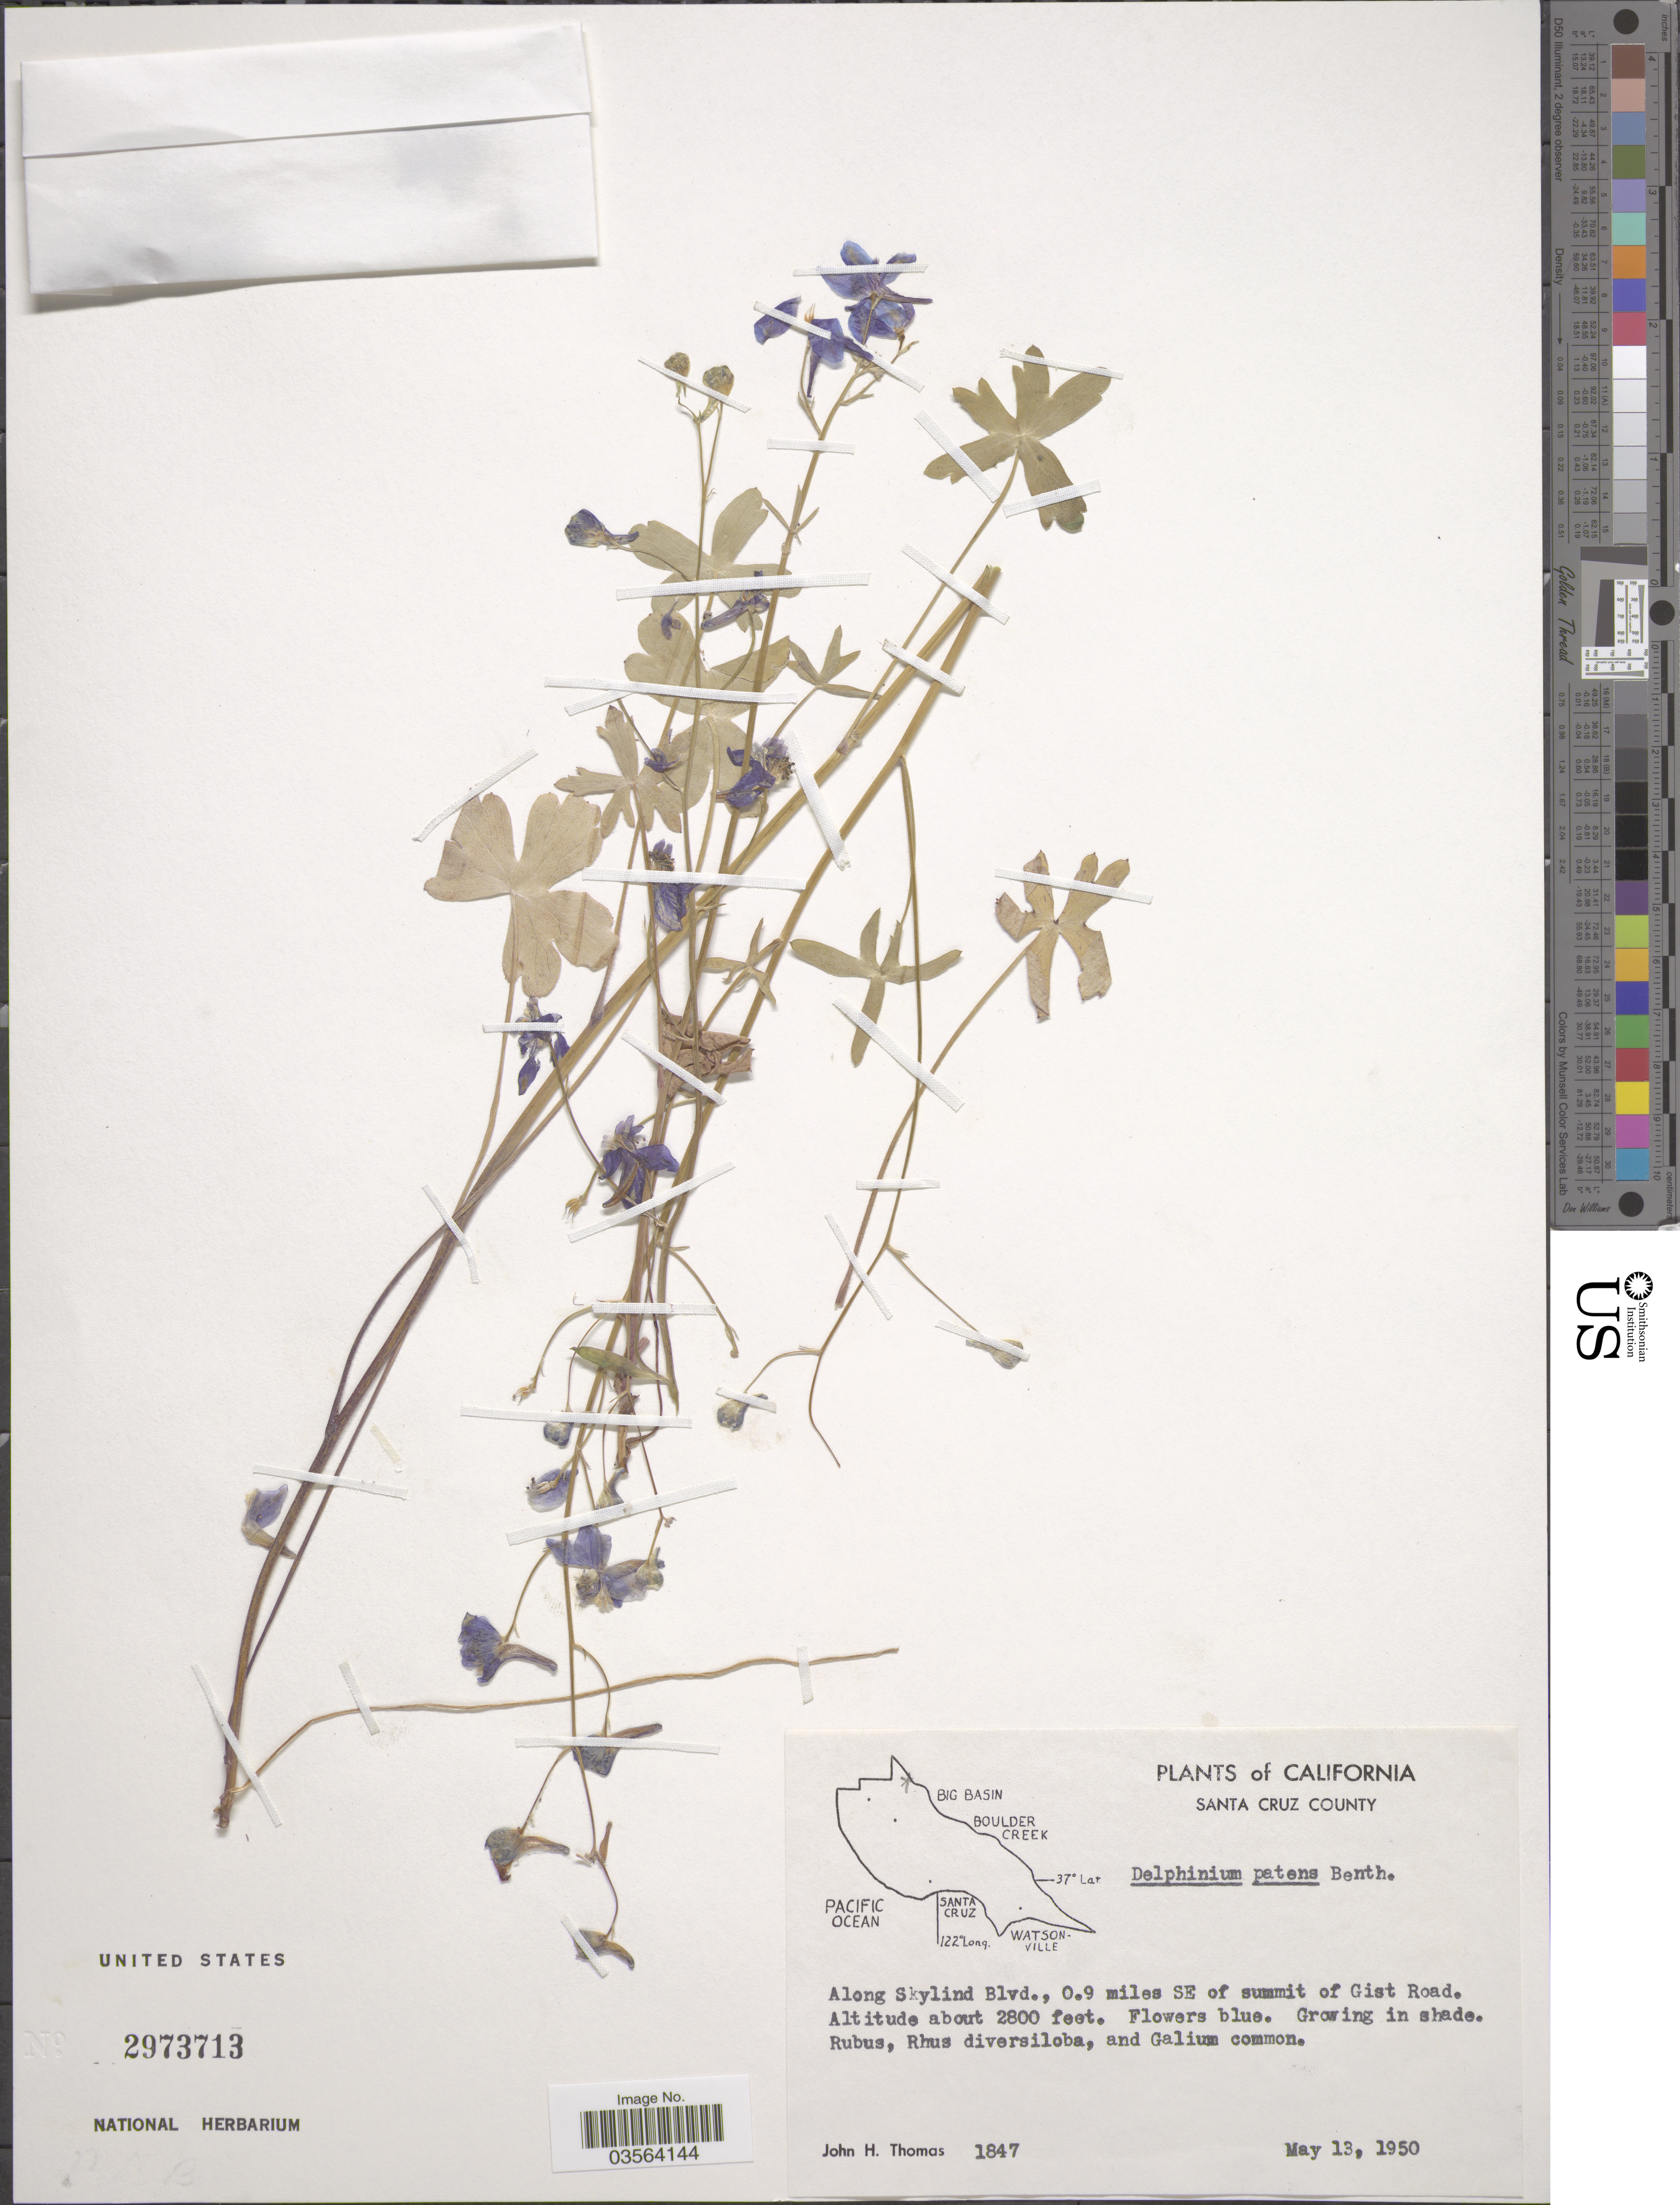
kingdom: Plantae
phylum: Tracheophyta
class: Magnoliopsida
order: Ranunculales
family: Ranunculaceae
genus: Delphinium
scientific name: Delphinium patens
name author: Benth.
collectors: J. H. Thomas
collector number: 1847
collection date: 1950-05-13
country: United States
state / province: California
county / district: Santa Cruz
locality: Santa Cruz County. Along Skylind Blvd., 0.9 miles SE of summit of Gist Road.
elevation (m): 853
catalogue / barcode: US 2973713